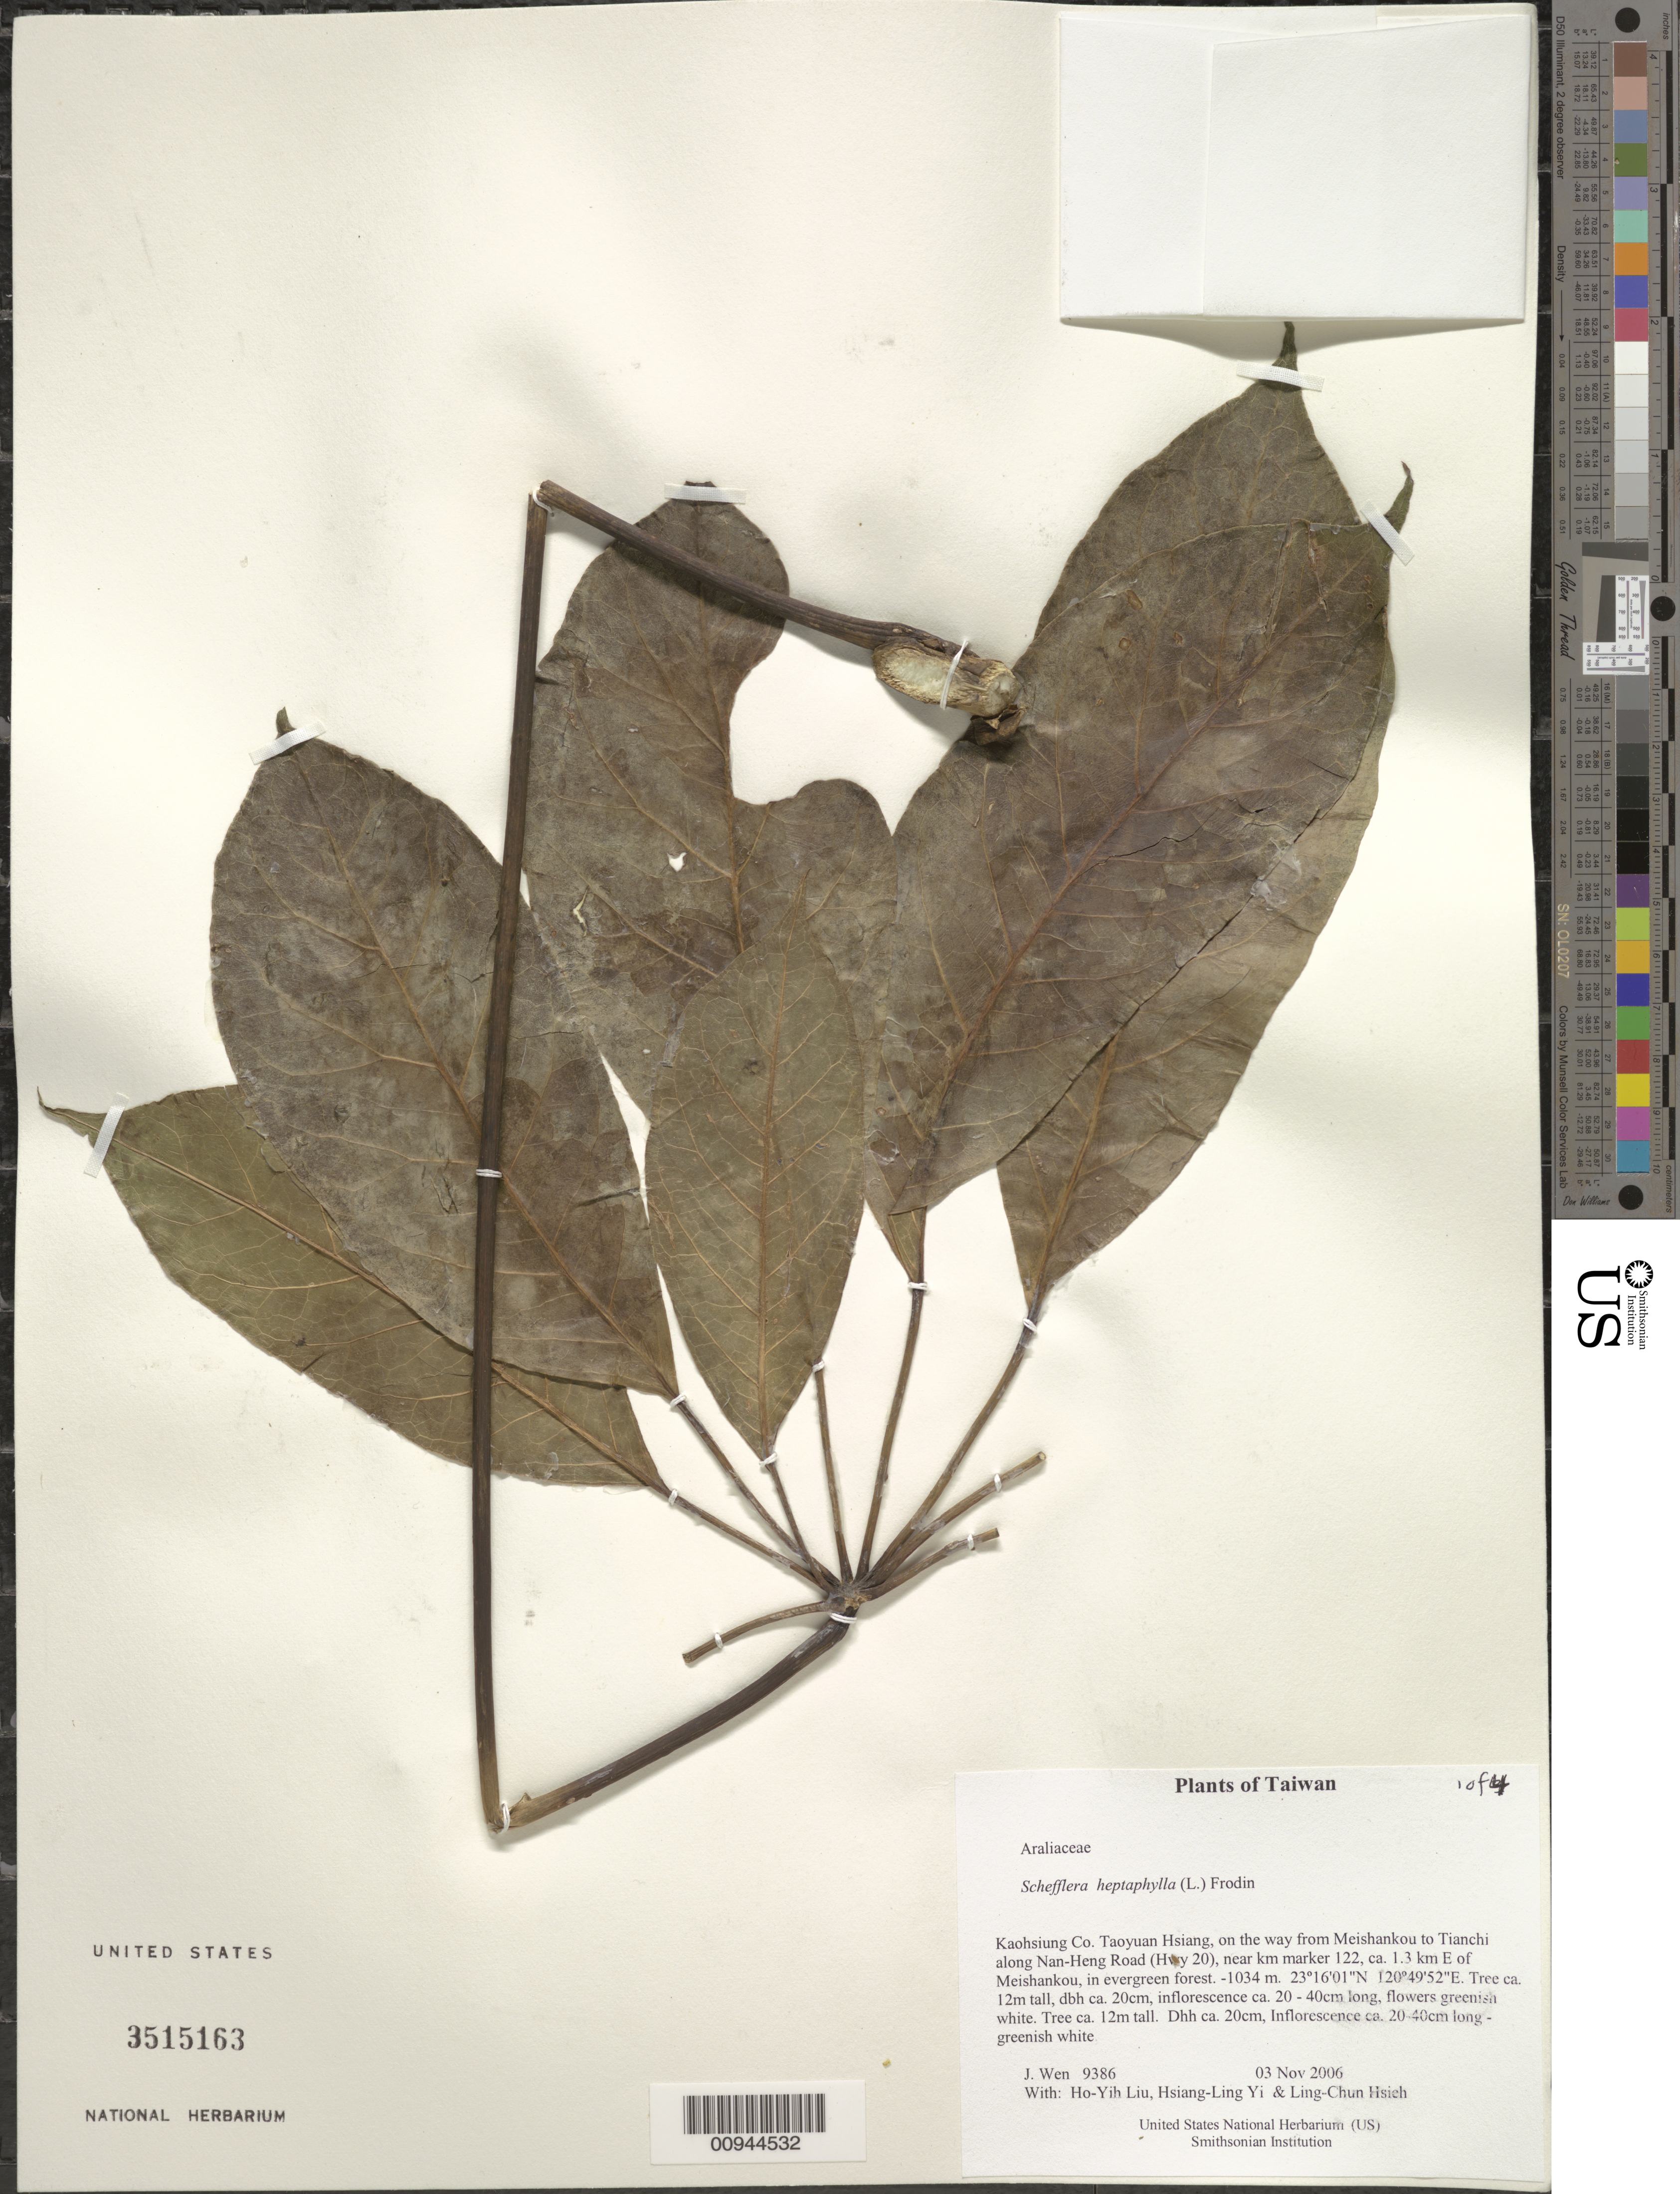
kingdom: Plantae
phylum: Tracheophyta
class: Magnoliopsida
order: Apiales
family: Araliaceae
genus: Schefflera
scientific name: Schefflera heptaphylla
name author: (L.) Frodin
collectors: J. Wen, H. Liu, H. l. Yi & L. Hsieh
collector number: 9386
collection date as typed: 03 Nov 2006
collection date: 2006-11-03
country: Taiwan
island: Taiwan [Formosa]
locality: Taoyuan Hsiang, on the way from Meishankou to Tianchi along Nan-Heng Road (Hwy 20), near km marker 122, ca. 1.3 km E of Meishankou, in evergreen forest.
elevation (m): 1034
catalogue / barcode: US 3515163